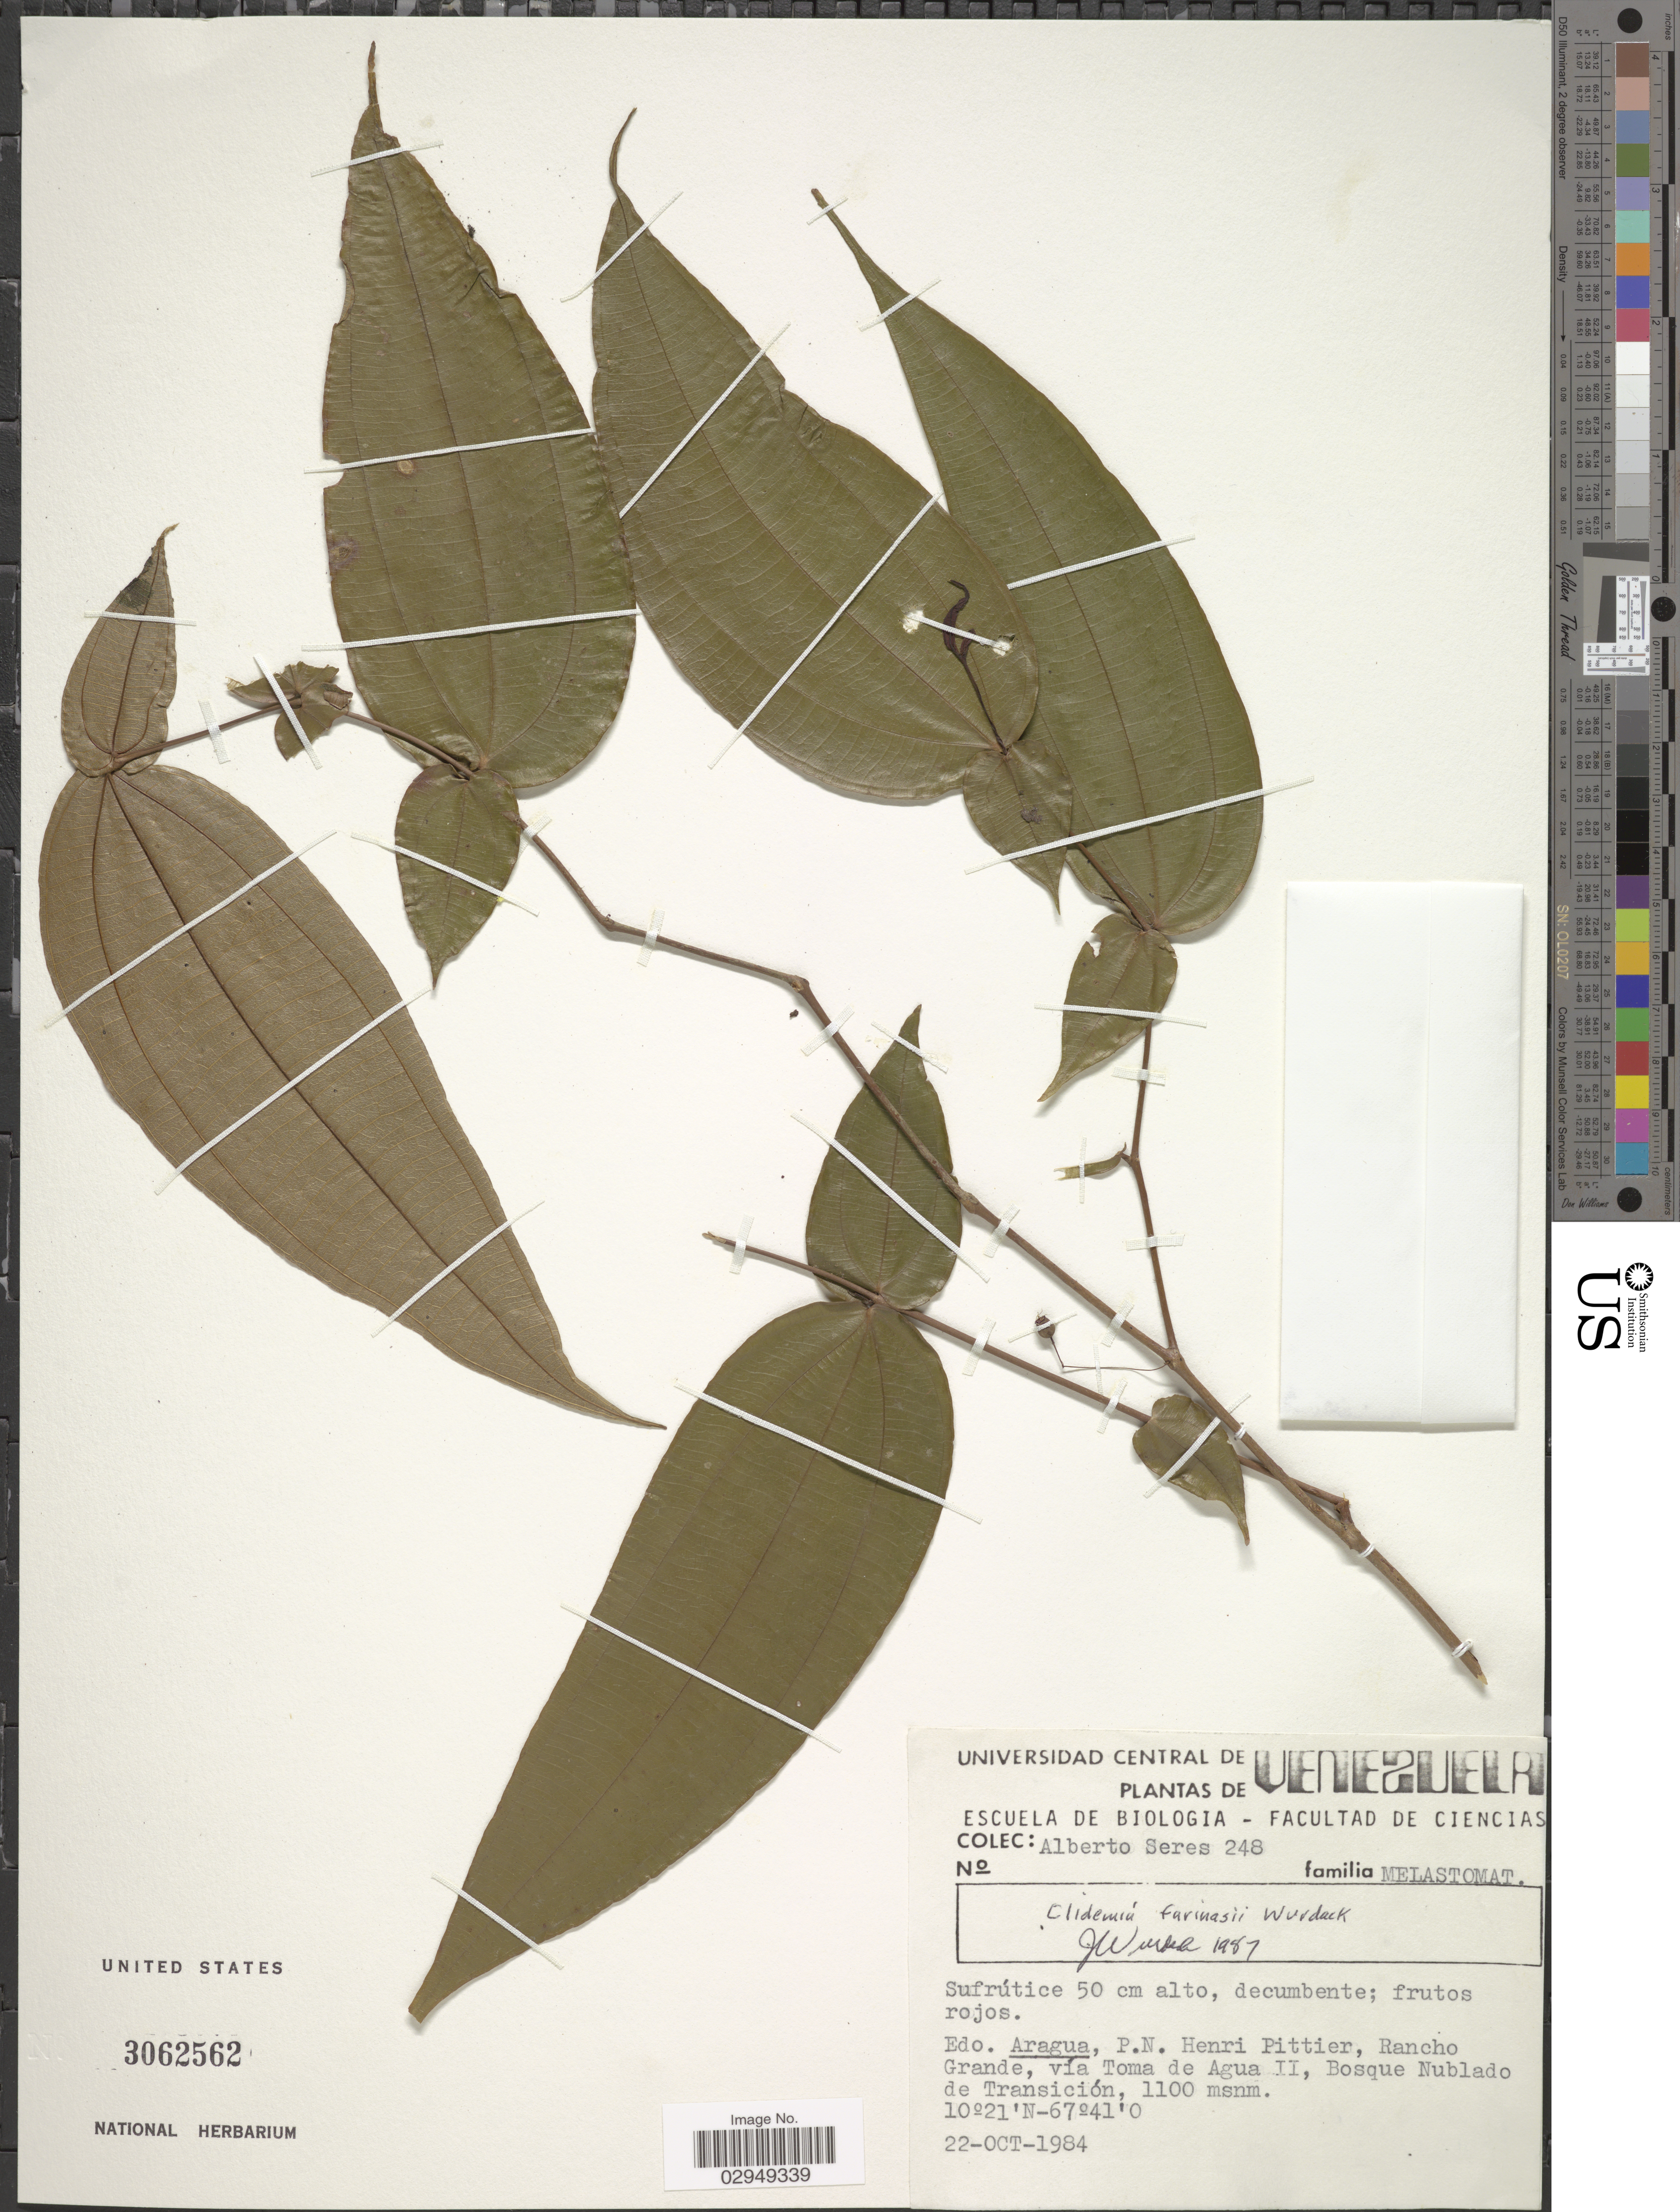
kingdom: Plantae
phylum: Tracheophyta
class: Magnoliopsida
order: Myrtales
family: Melastomataceae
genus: Clidemia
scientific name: Clidemia farinasii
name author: Wurdack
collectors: A. Seres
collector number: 248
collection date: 1984-10-22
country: Venezuela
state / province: Aragua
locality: Edo. Aragua, P.N. Henri Pittier, Rancho Grande, vía Toma de Agua II, Bosque Nublado de Transición.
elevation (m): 1100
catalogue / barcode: US 3062562